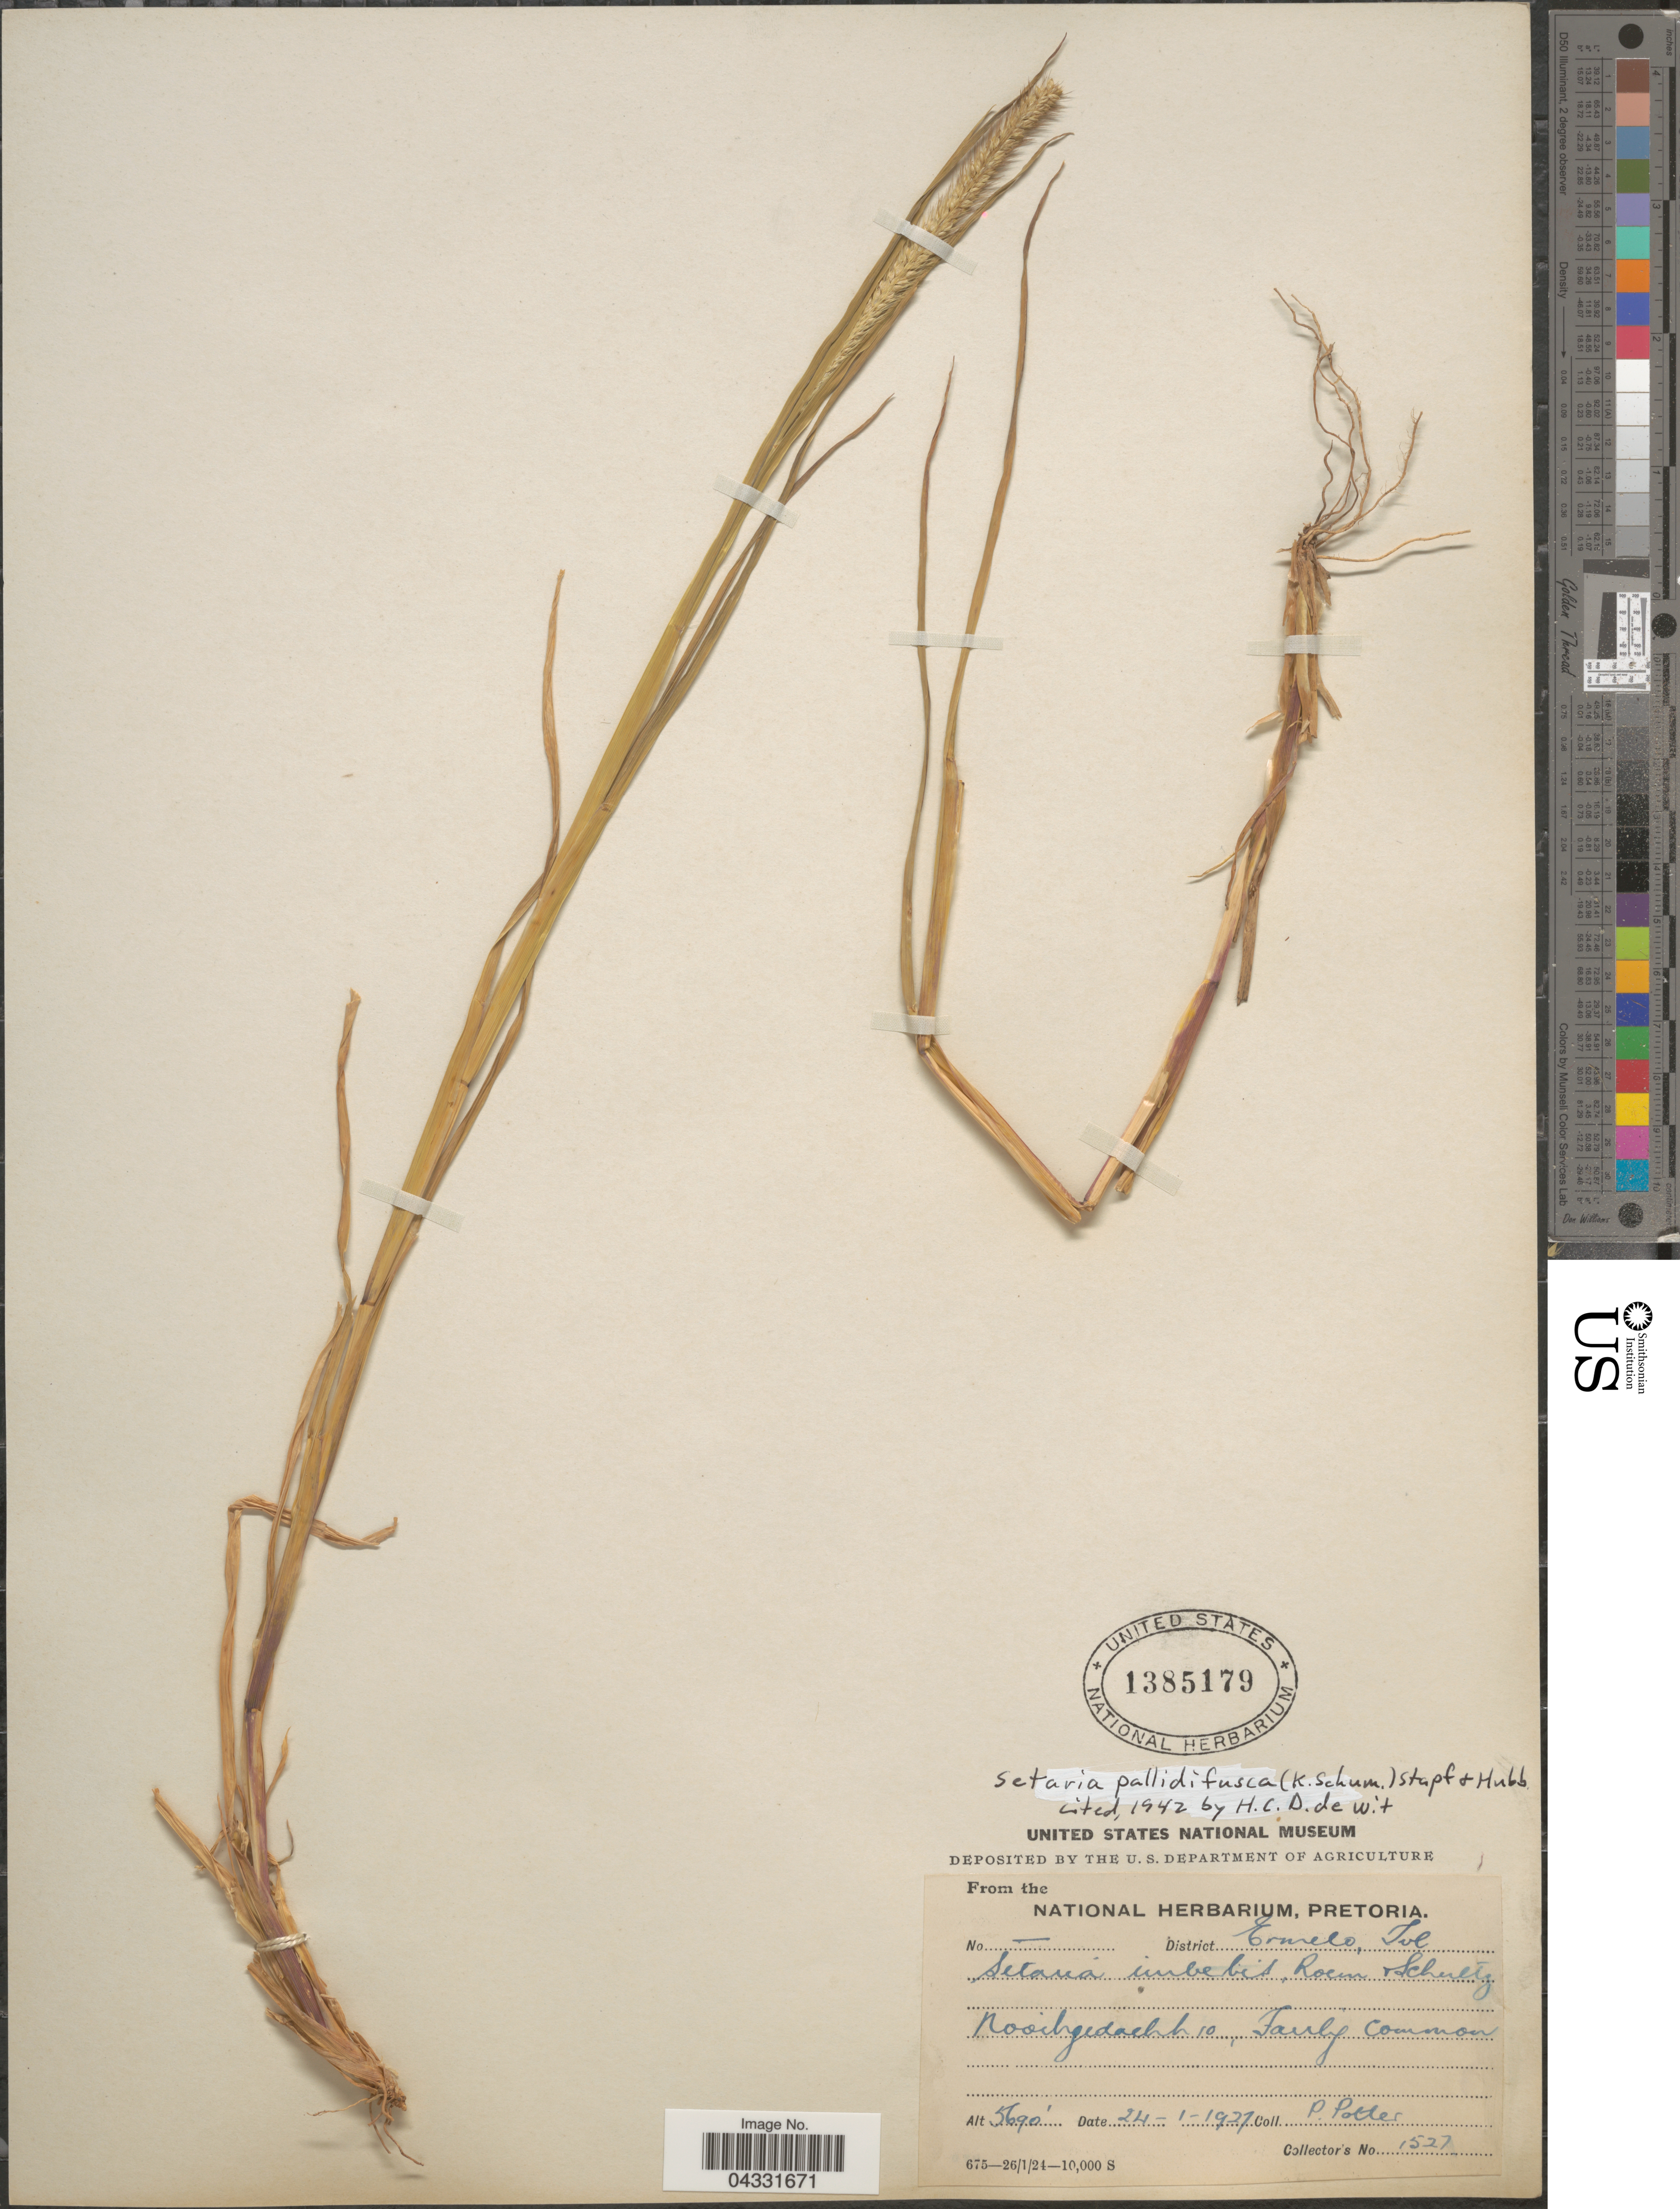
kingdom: Plantae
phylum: Tracheophyta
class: Liliopsida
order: Poales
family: Poaceae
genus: Setaria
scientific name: Setaria pallide-fusca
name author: (Schumach.) Stapf & C.E. Hubb.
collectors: P. Potter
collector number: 1527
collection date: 1927-01-24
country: South Africa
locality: District Ermelo, Tvl. Nooitgedacht 10, Fairly Common.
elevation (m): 1734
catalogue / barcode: US 1385179